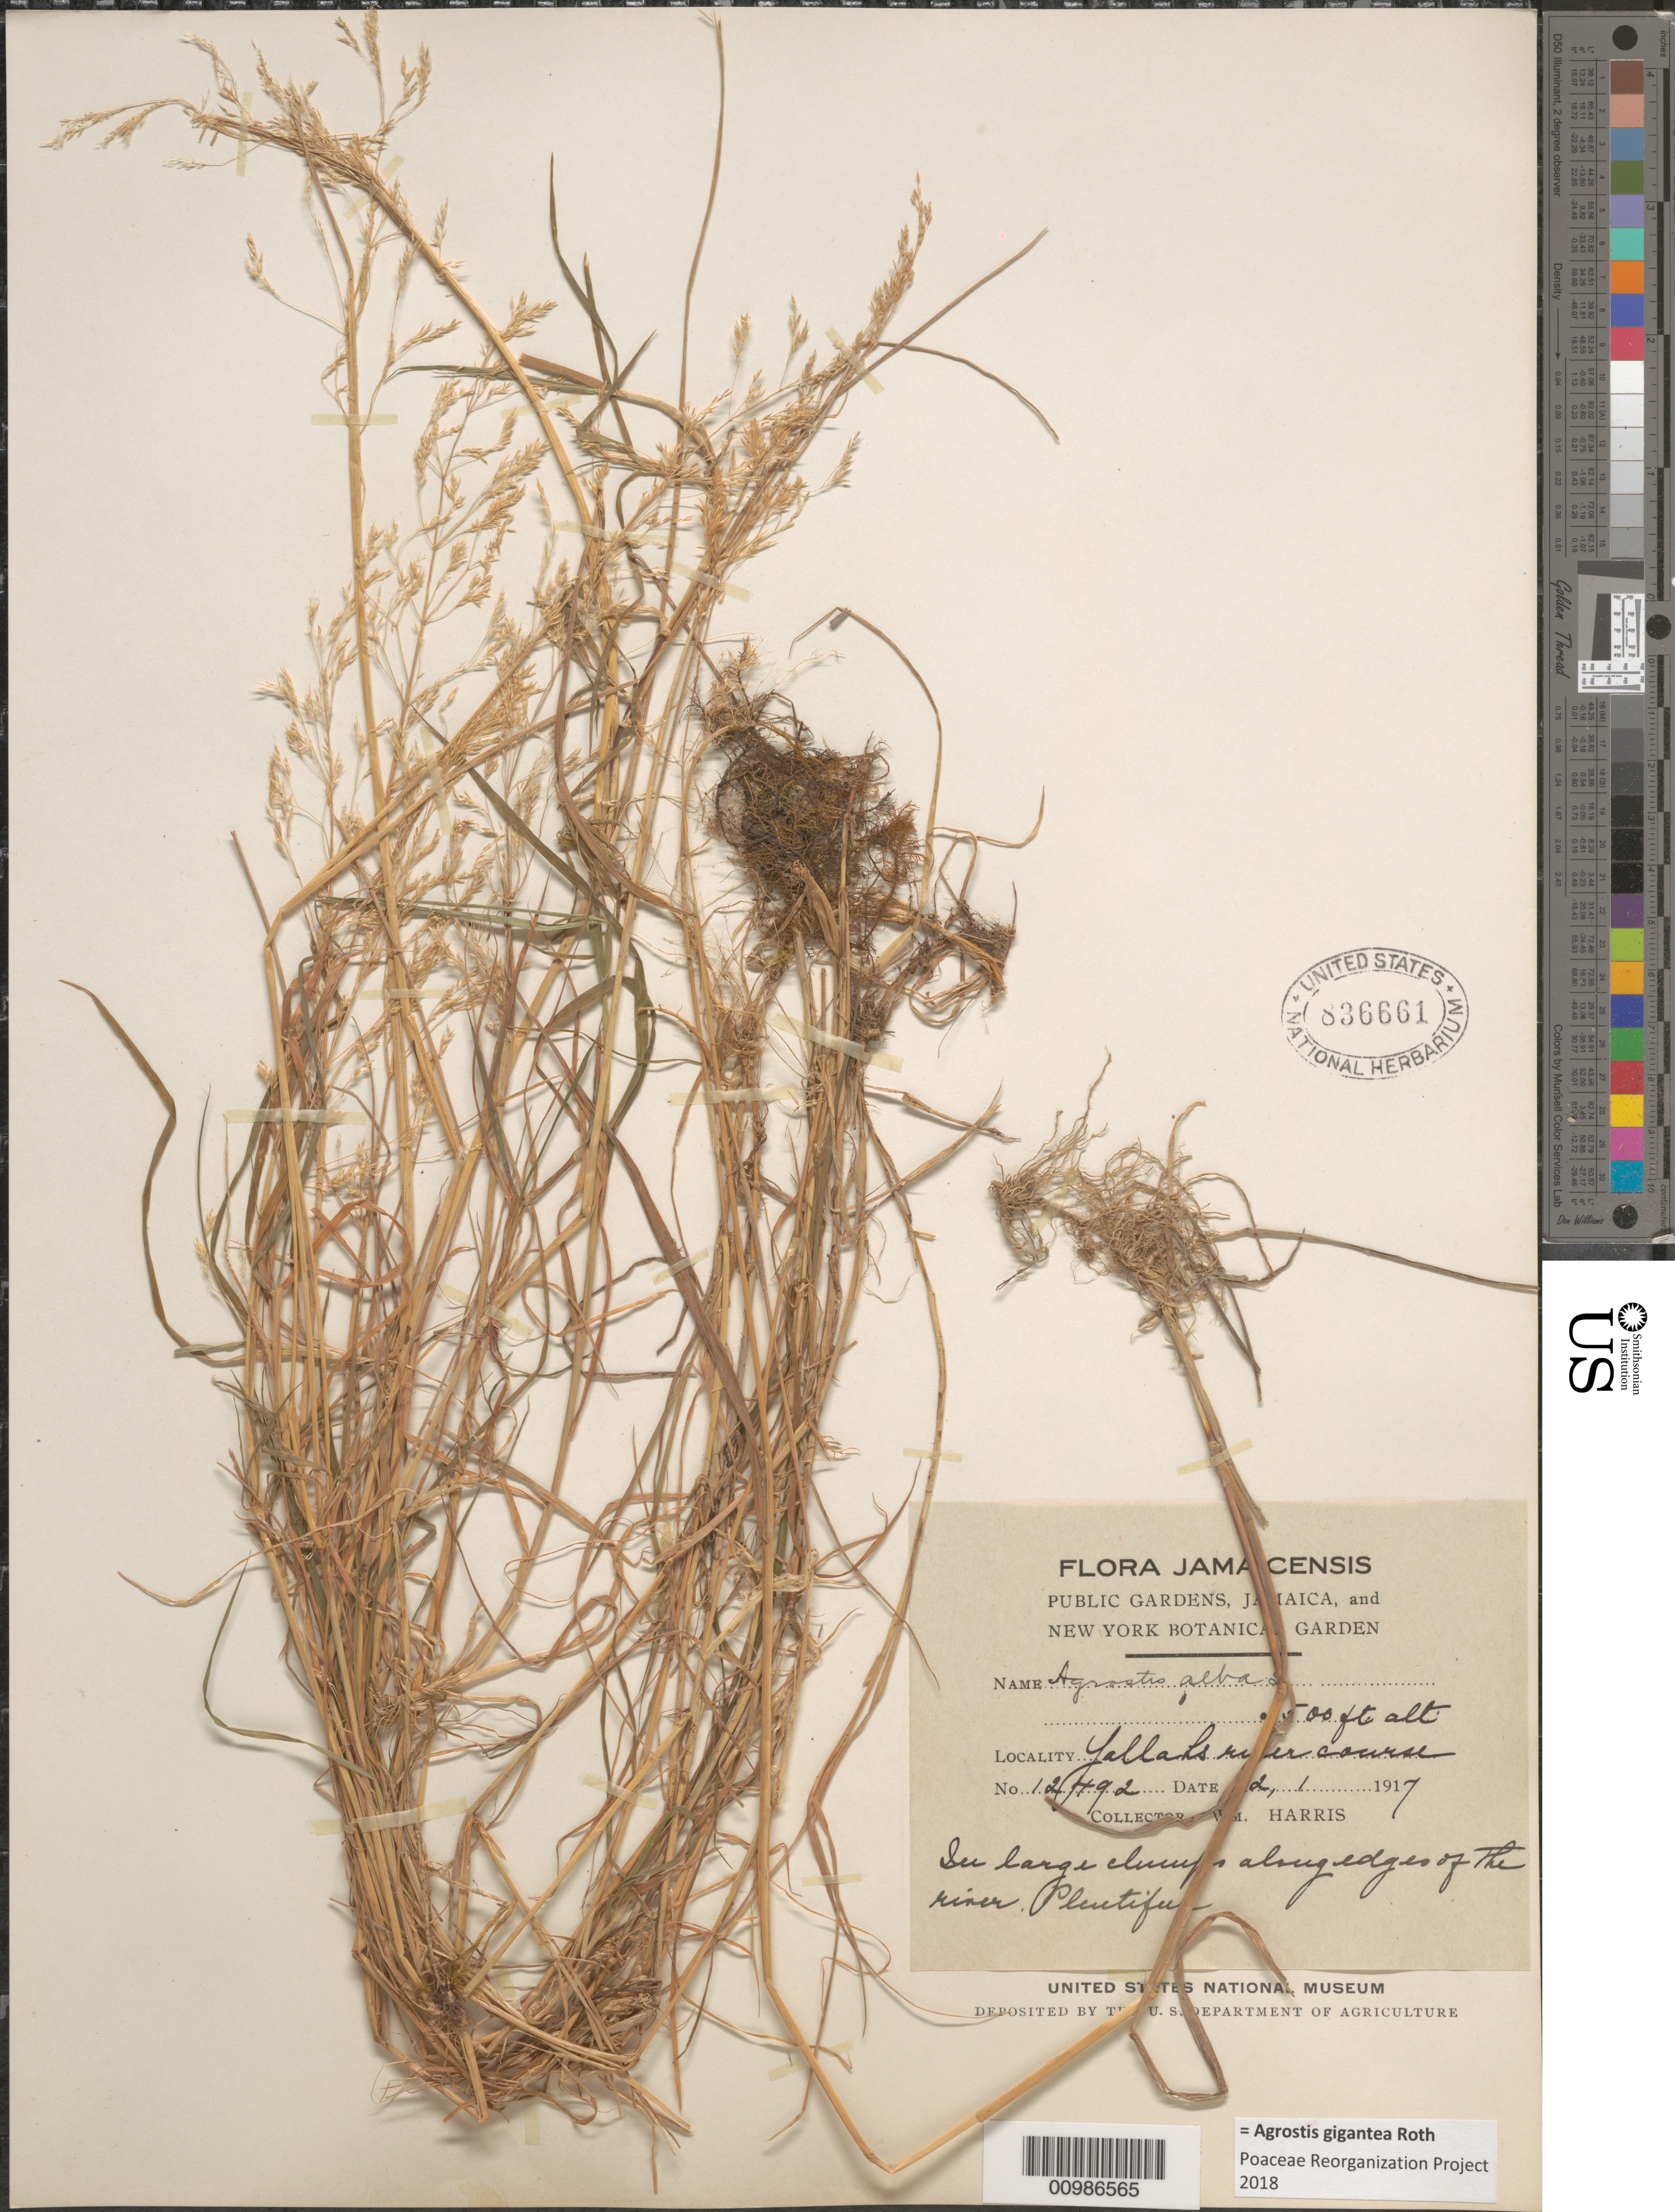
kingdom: Plantae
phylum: Tracheophyta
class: Liliopsida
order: Poales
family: Poaceae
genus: Agrostis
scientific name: Agrostis gigantea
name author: Roth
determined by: Poaceae Reorganization Project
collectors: W. H. Harris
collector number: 12492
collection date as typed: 12 Jan 1917 or 01 Dec 1917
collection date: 1917-01-12 or 1917-12-01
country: Jamaica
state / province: Saint Thomas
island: Jamaica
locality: City: Yallahs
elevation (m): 762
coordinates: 0 N, 0 E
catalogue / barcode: US 836661